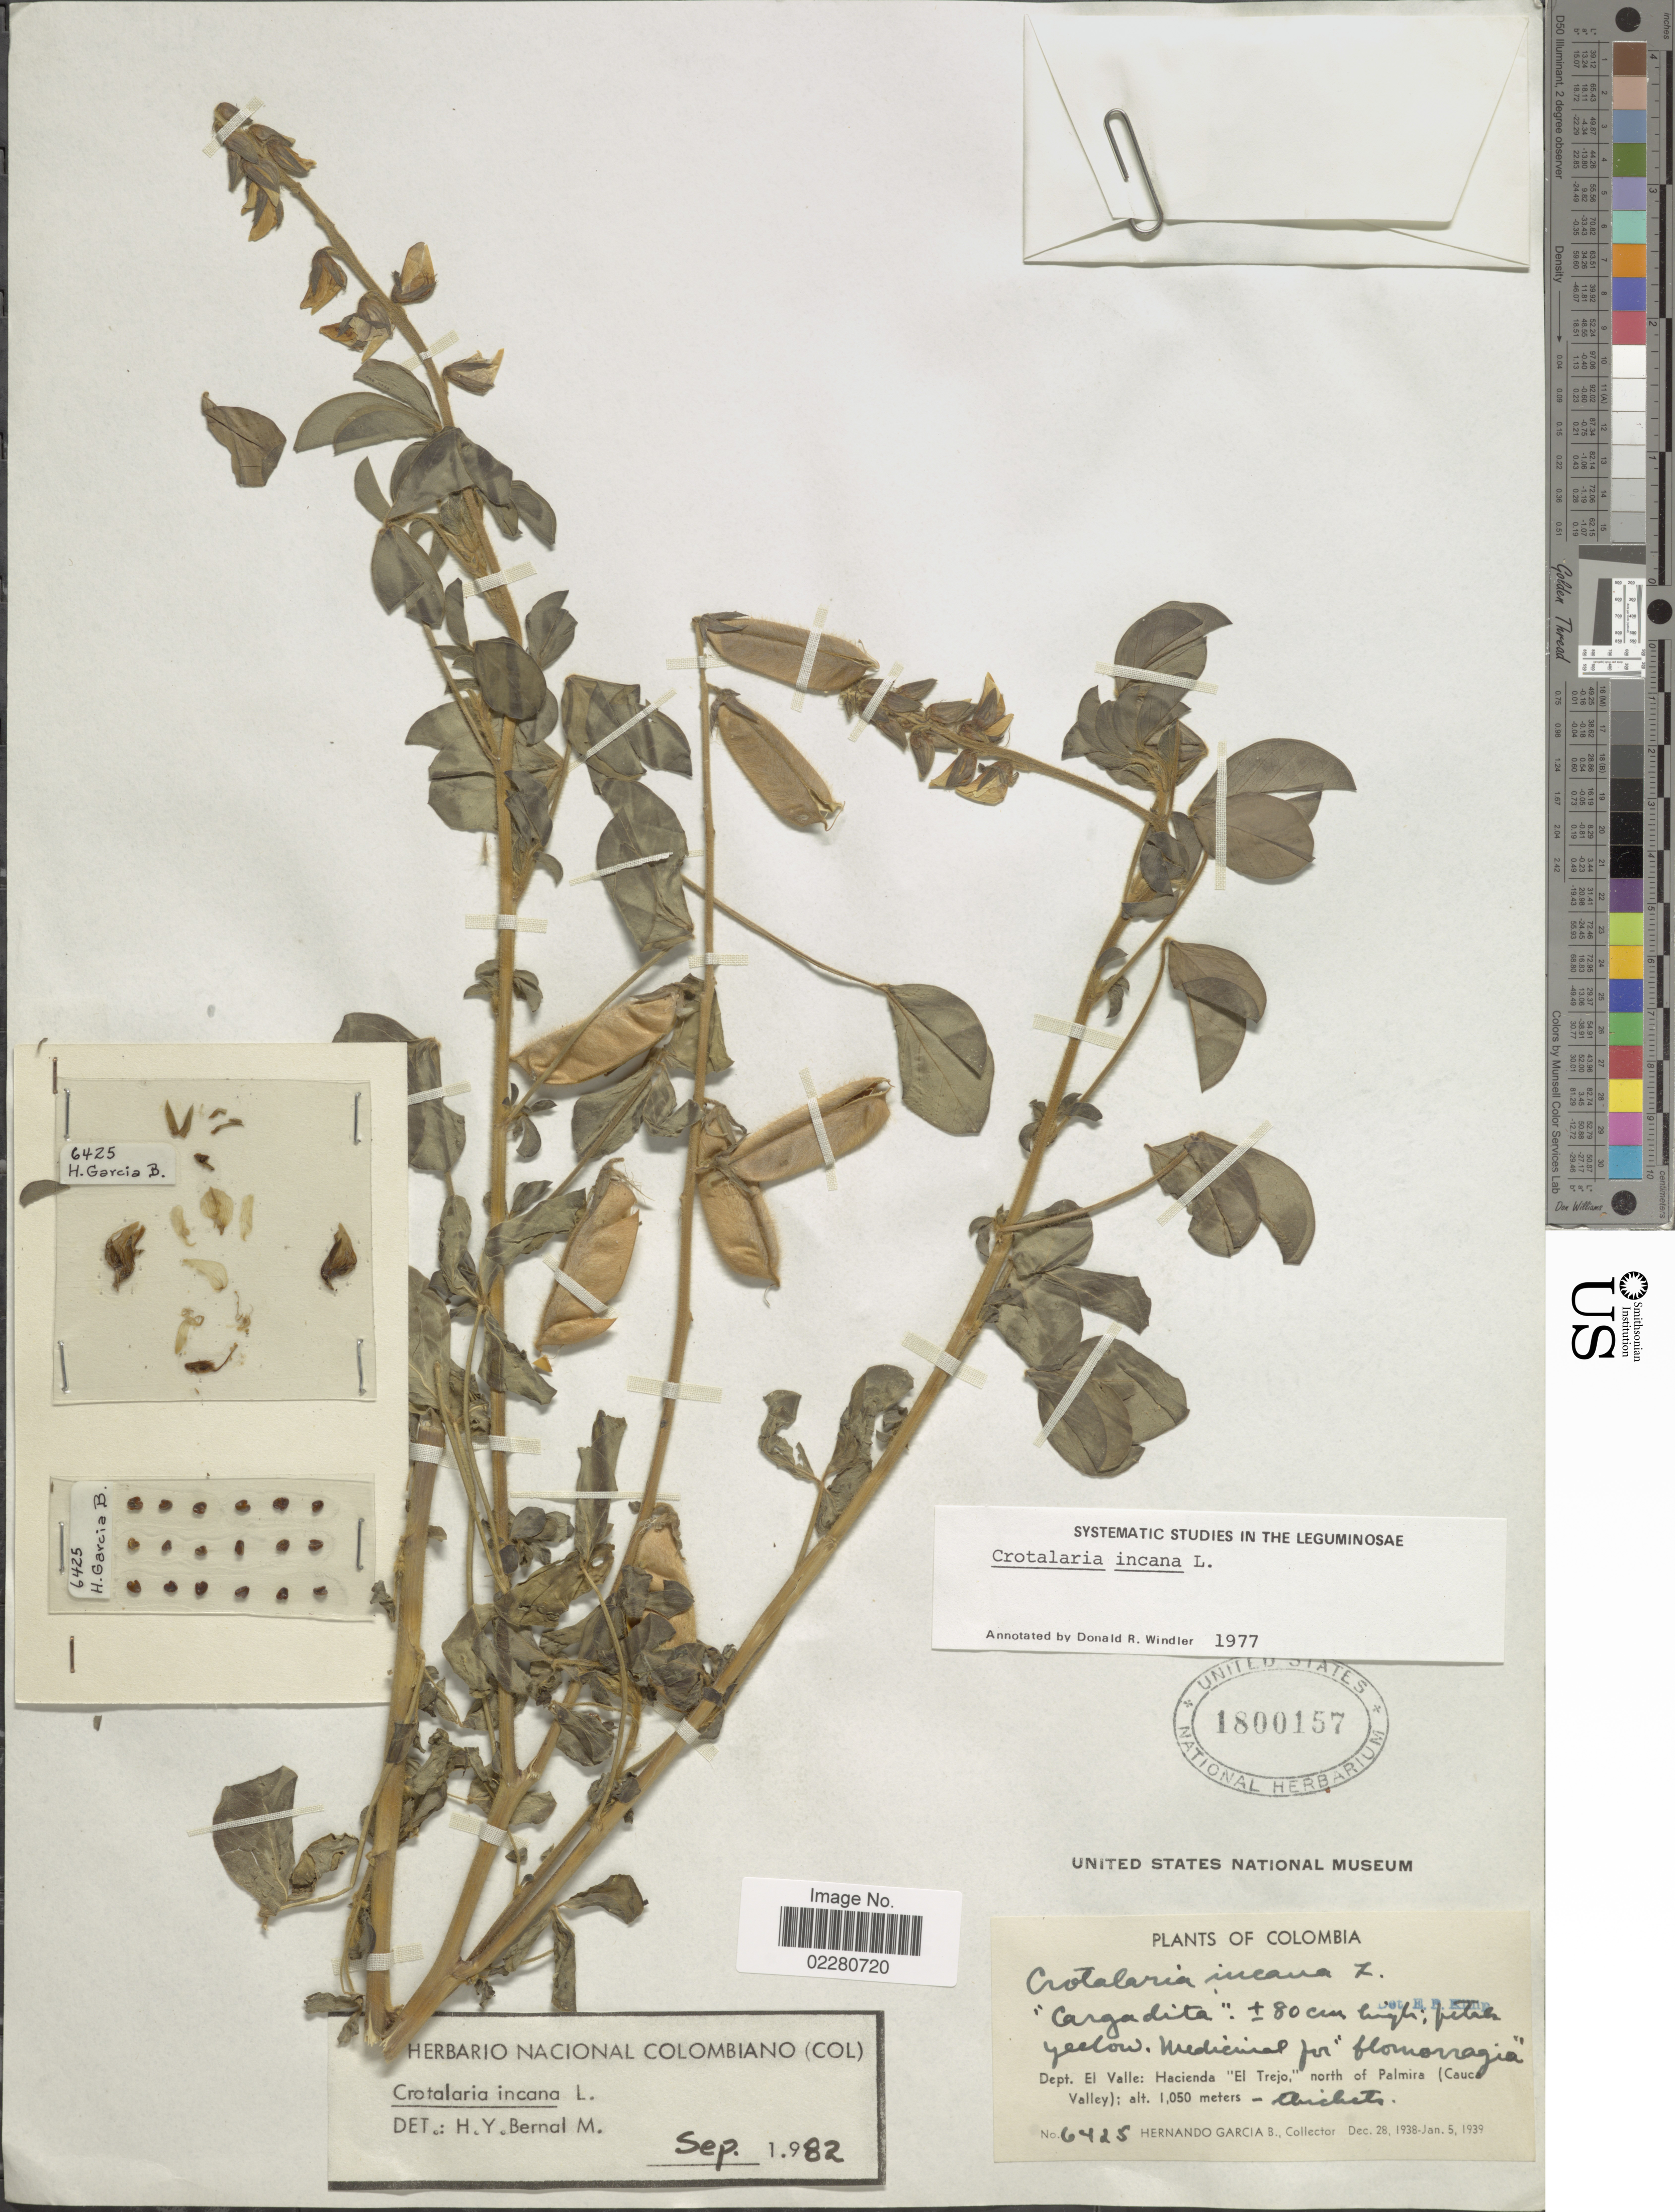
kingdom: Plantae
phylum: Tracheophyta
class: Magnoliopsida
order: Fabales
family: Fabaceae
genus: Crotalaria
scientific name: Crotalaria incana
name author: L.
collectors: H. García Barriga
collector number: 6425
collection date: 1938-12-28/1939-01-05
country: Colombia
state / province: Valle del Cauca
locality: Dept. El valle: Hacienda "El Trejo", north of Palmira (Cauca Valley)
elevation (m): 1050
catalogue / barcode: US 1800157